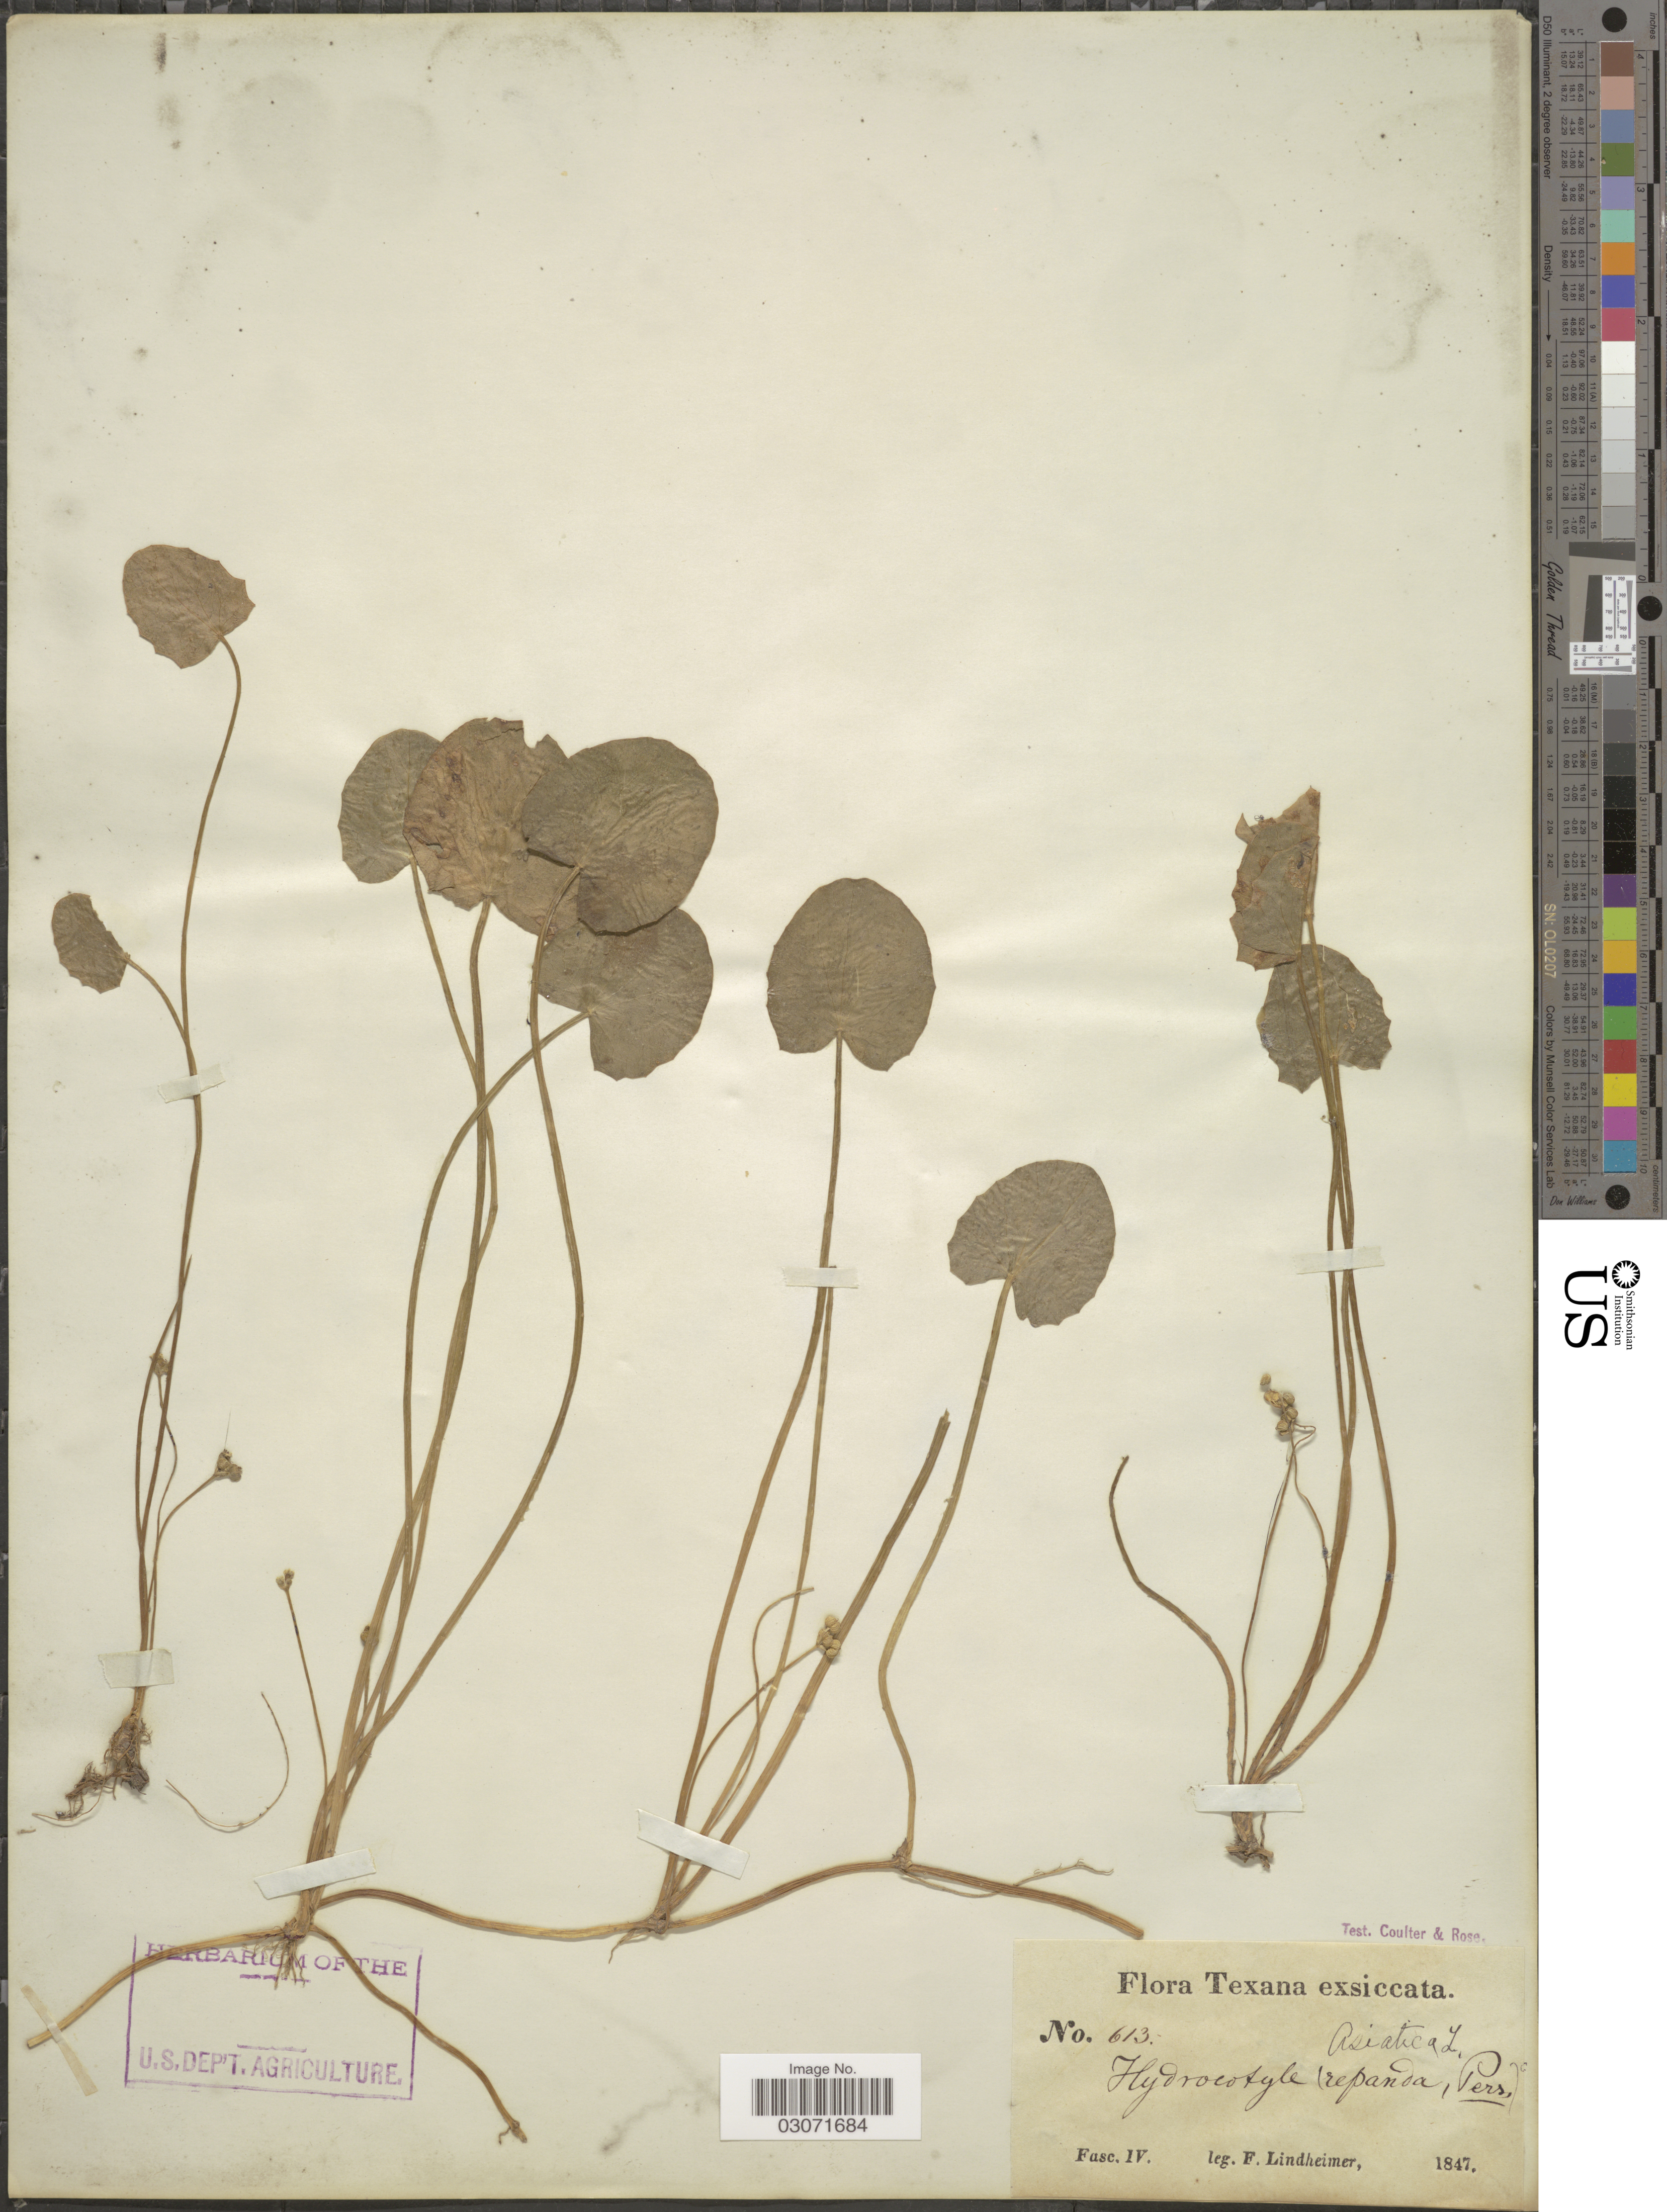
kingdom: Plantae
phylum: Tracheophyta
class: Magnoliopsida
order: Apiales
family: Apiaceae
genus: Centella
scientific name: Centella asiatica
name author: (L.) Urb.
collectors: F. Lindheimer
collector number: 613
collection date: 1847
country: United States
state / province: Texas